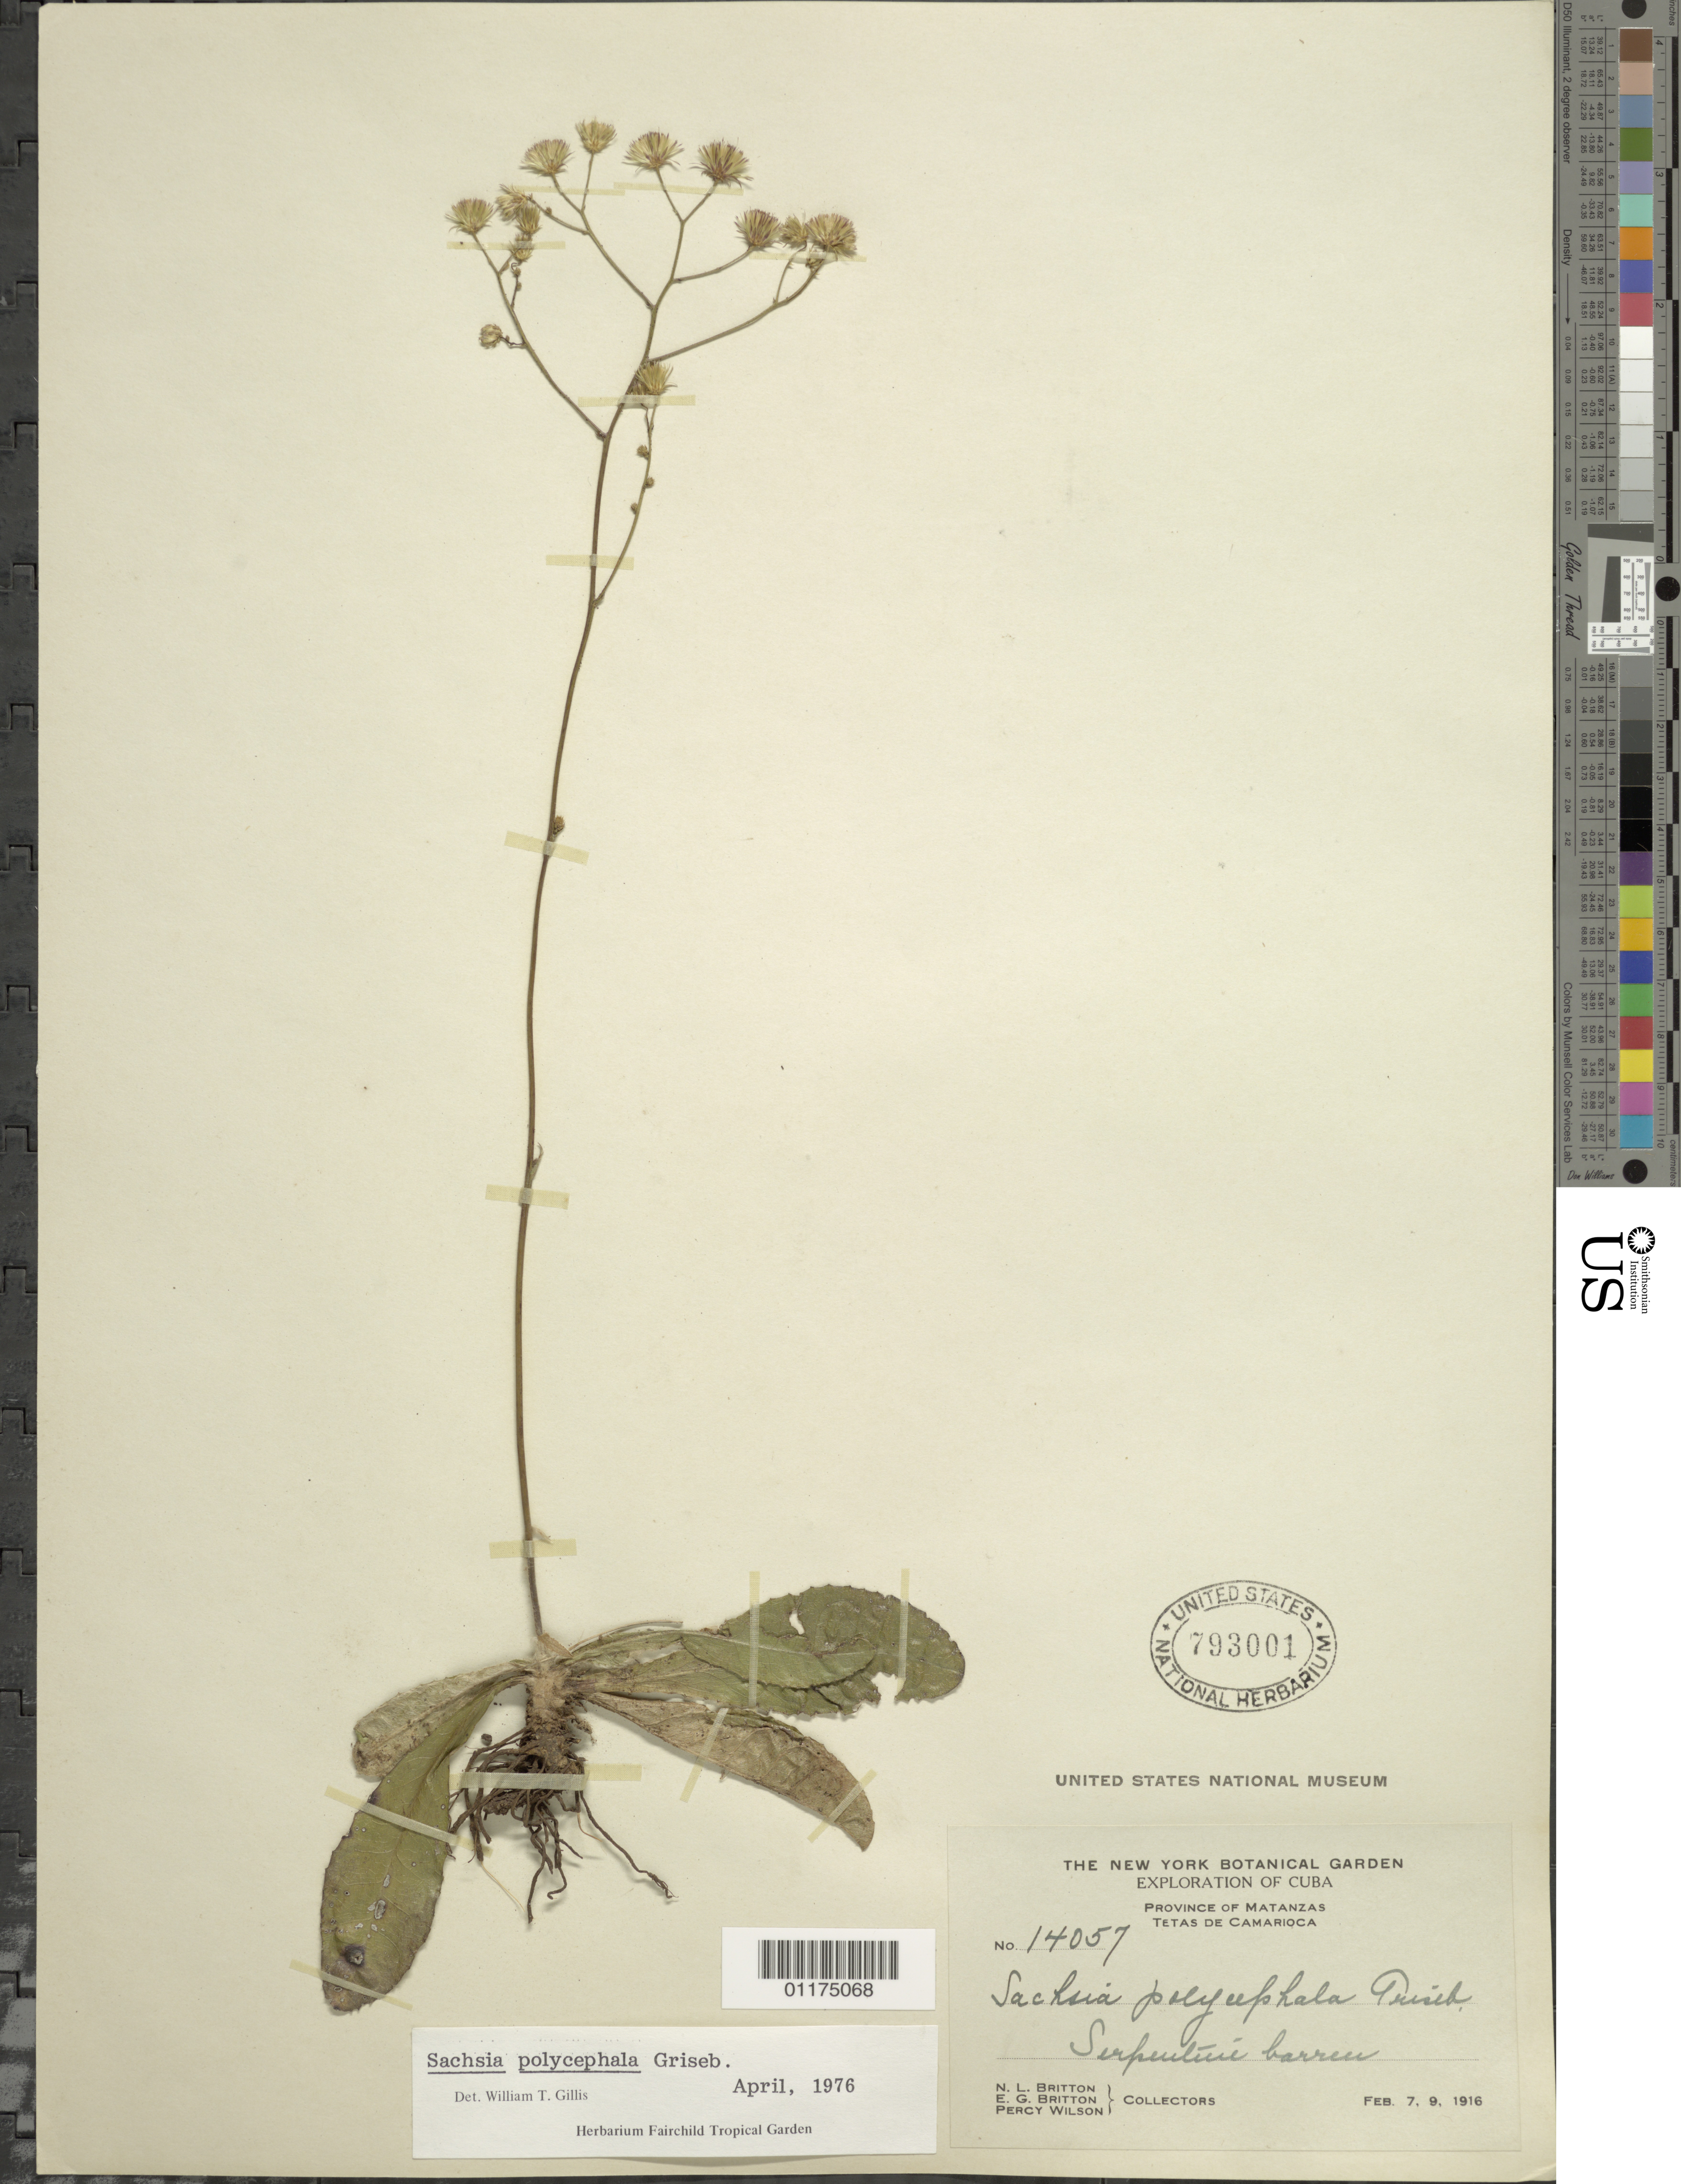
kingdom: Plantae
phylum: Tracheophyta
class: Magnoliopsida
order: Asterales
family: Asteraceae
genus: Sachsia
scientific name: Sachsia polycephala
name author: Griseb.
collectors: N. Britton, E. G. Britton & P. Wilson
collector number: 14057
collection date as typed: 07 Feb 1916 to 09 Feb 1916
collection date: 1916-02-07/1916-02-09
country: Cuba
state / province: Matanzas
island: Cuba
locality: Tetes de Camarioca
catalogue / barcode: US 793001